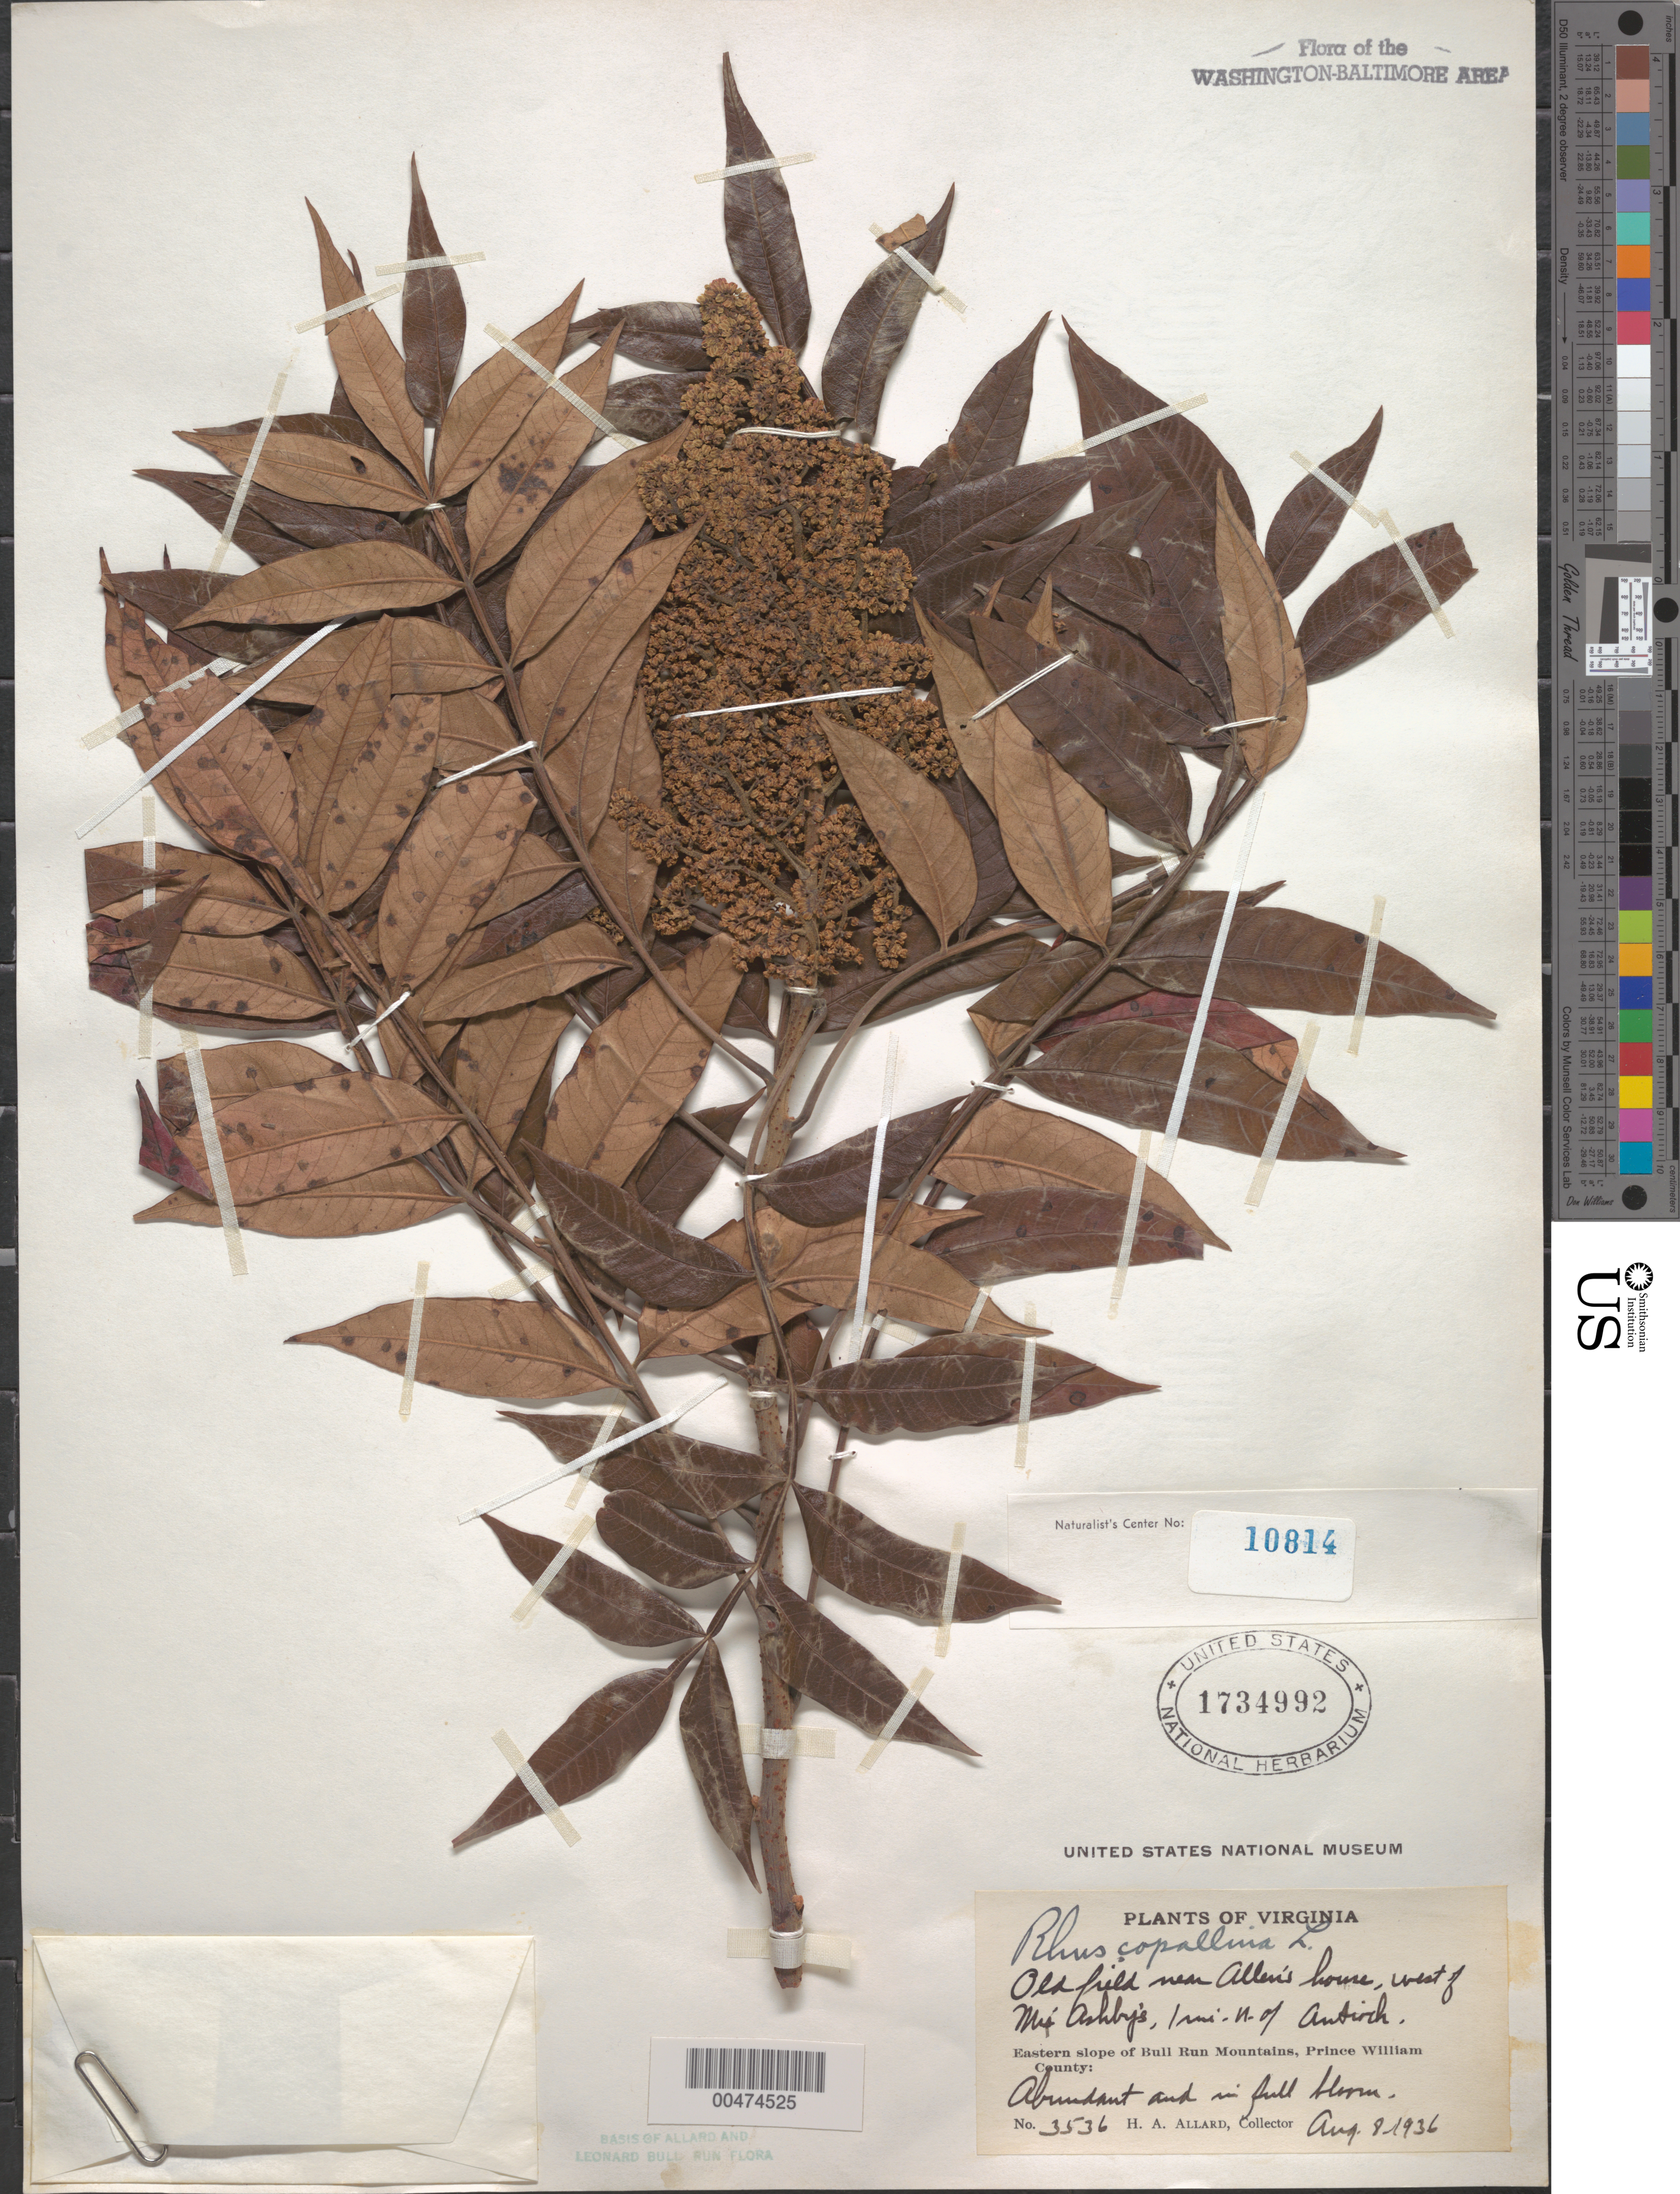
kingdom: Plantae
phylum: Tracheophyta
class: Magnoliopsida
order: Sapindales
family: Anacardiaceae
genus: Rhus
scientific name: Rhus copallinum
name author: L.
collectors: H. A. Allard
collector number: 3536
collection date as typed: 08 Aug 1936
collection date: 1936-08-08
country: United States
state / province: Virginia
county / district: Prince William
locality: Near Allen's House, W of Mrs. Ashby, 1 mi. N of Antioch, E slope of Bull Run Mts. Bull Run Mts.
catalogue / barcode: US 1734992